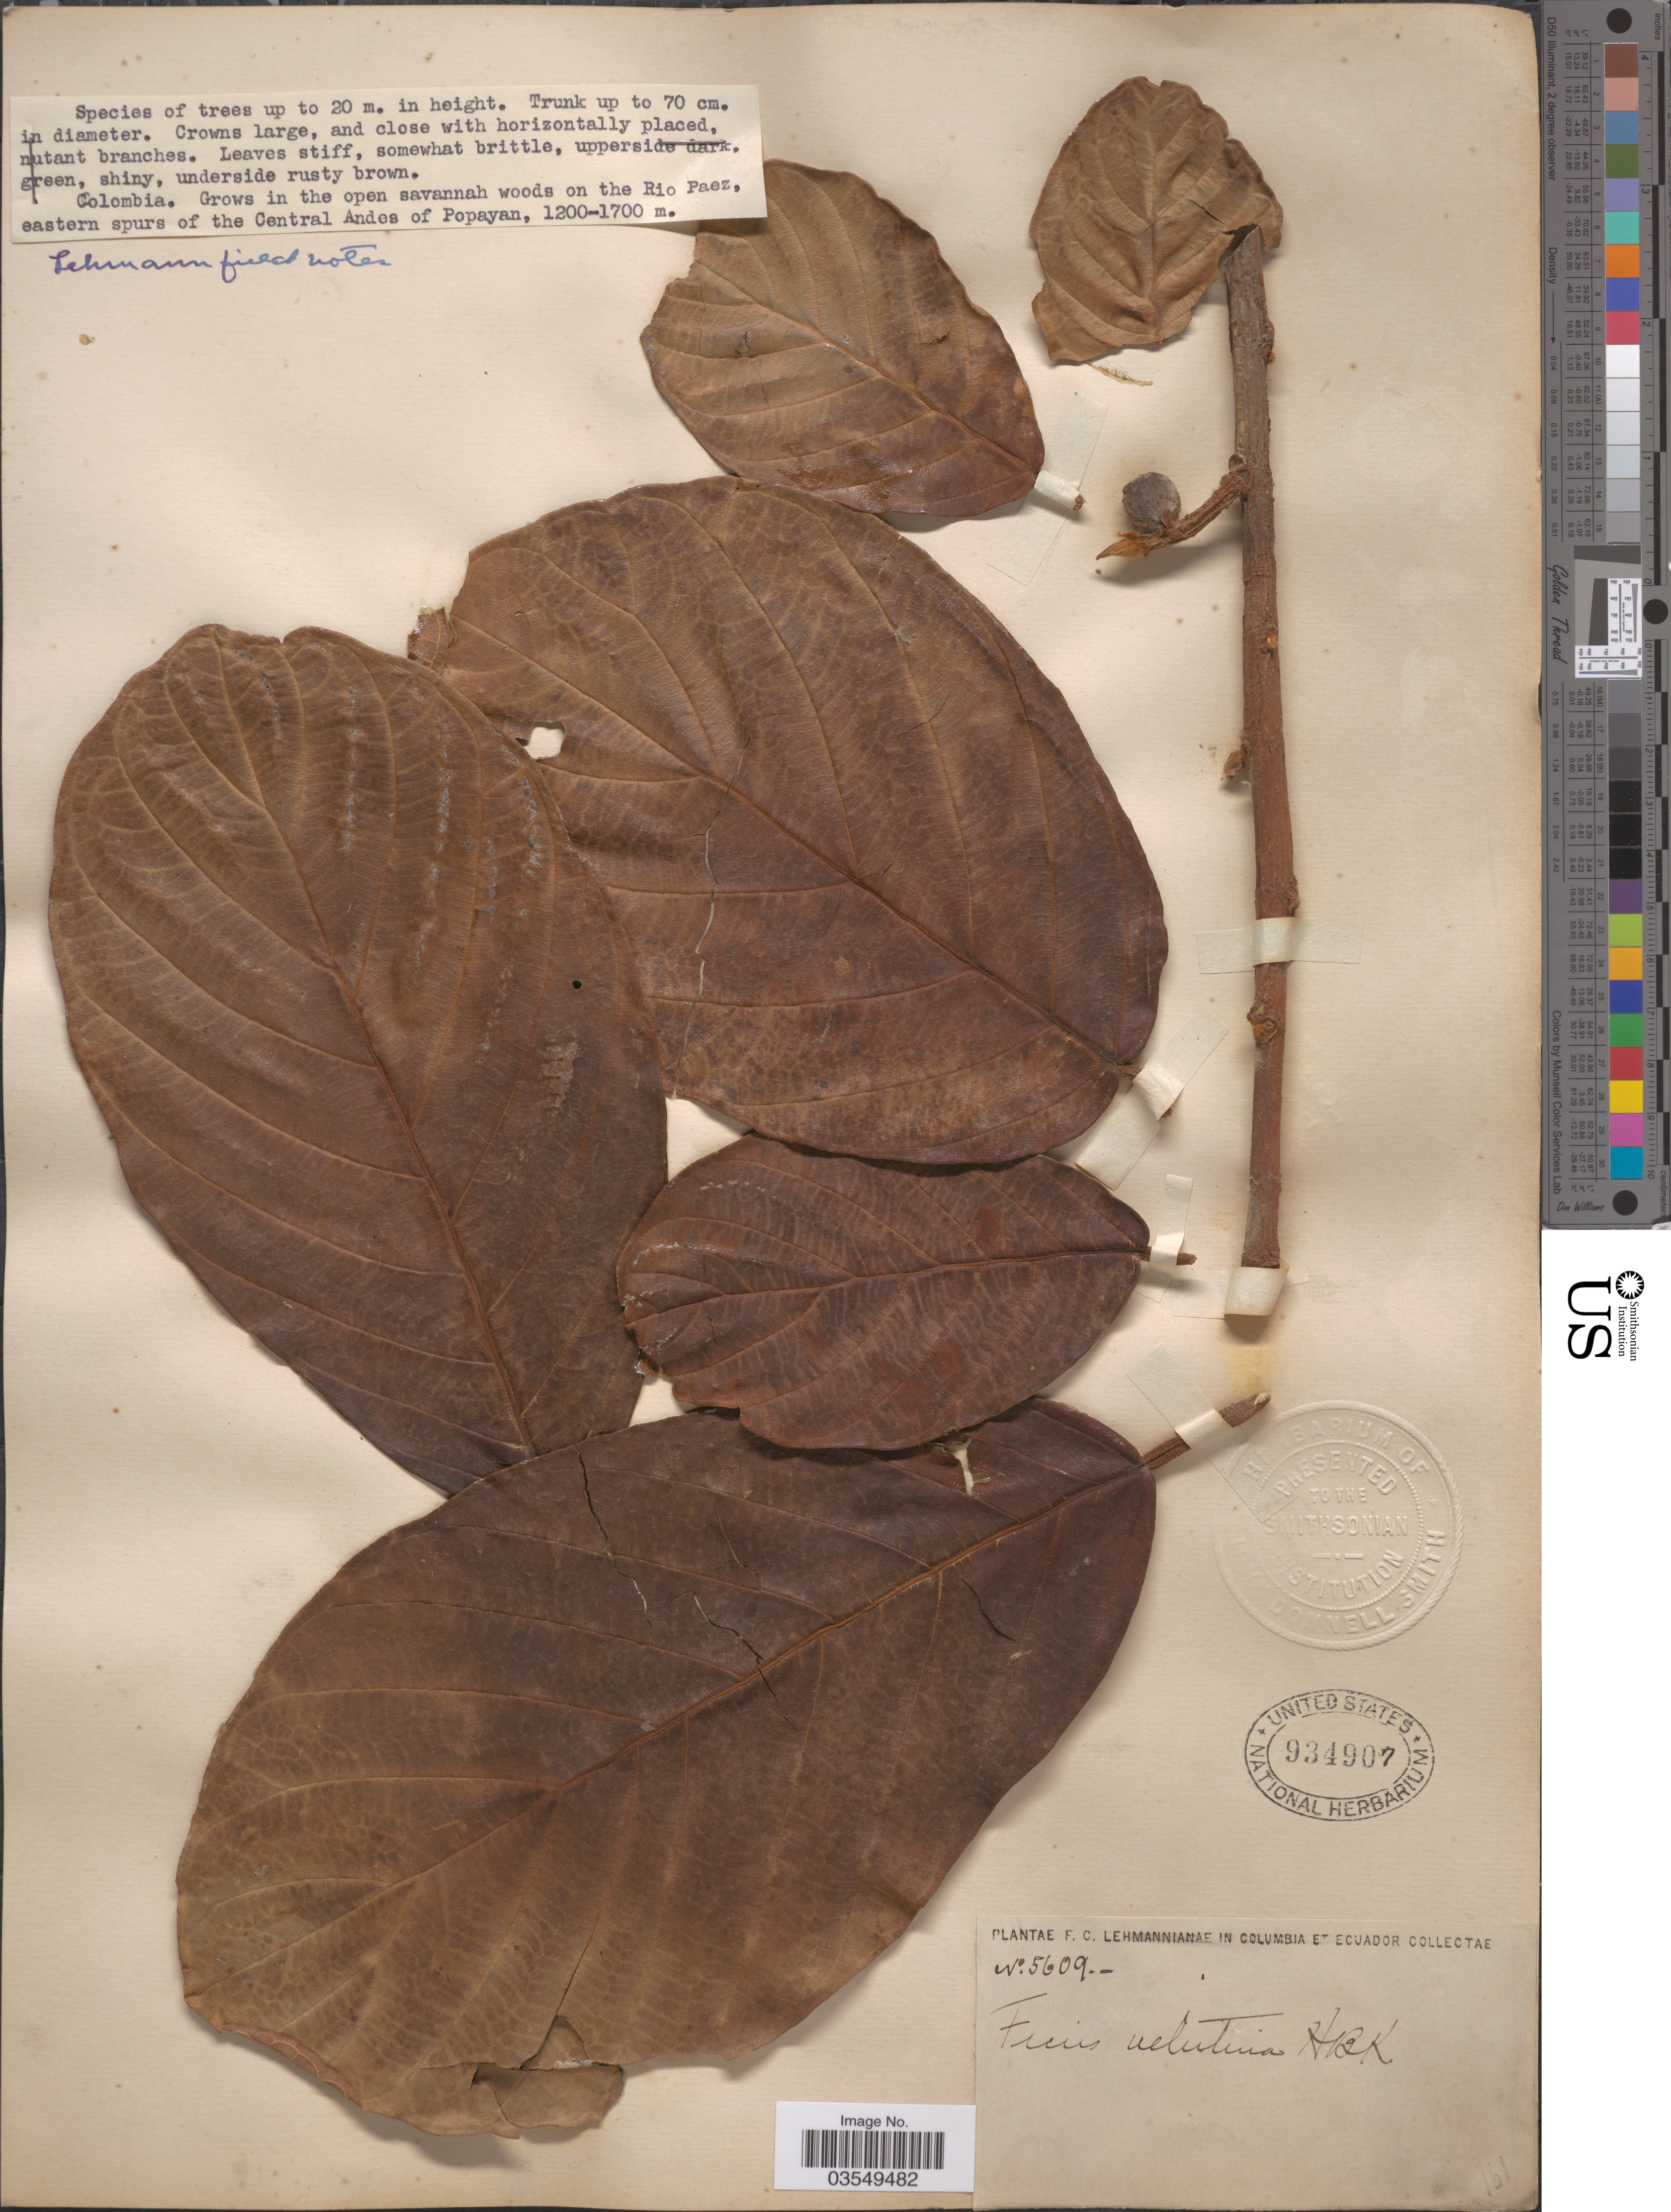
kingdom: Plantae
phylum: Tracheophyta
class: Magnoliopsida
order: Rosales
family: Moraceae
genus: Ficus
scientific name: Ficus velutina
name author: Humb. & Bonpl. ex Willd.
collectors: F. C. Lehmann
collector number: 5609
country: Colombia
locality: Grows in the open savannah woods on the Rio Paez, eastern spurs of the Central Andes of Popayan.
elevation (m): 1200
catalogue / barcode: US 934907